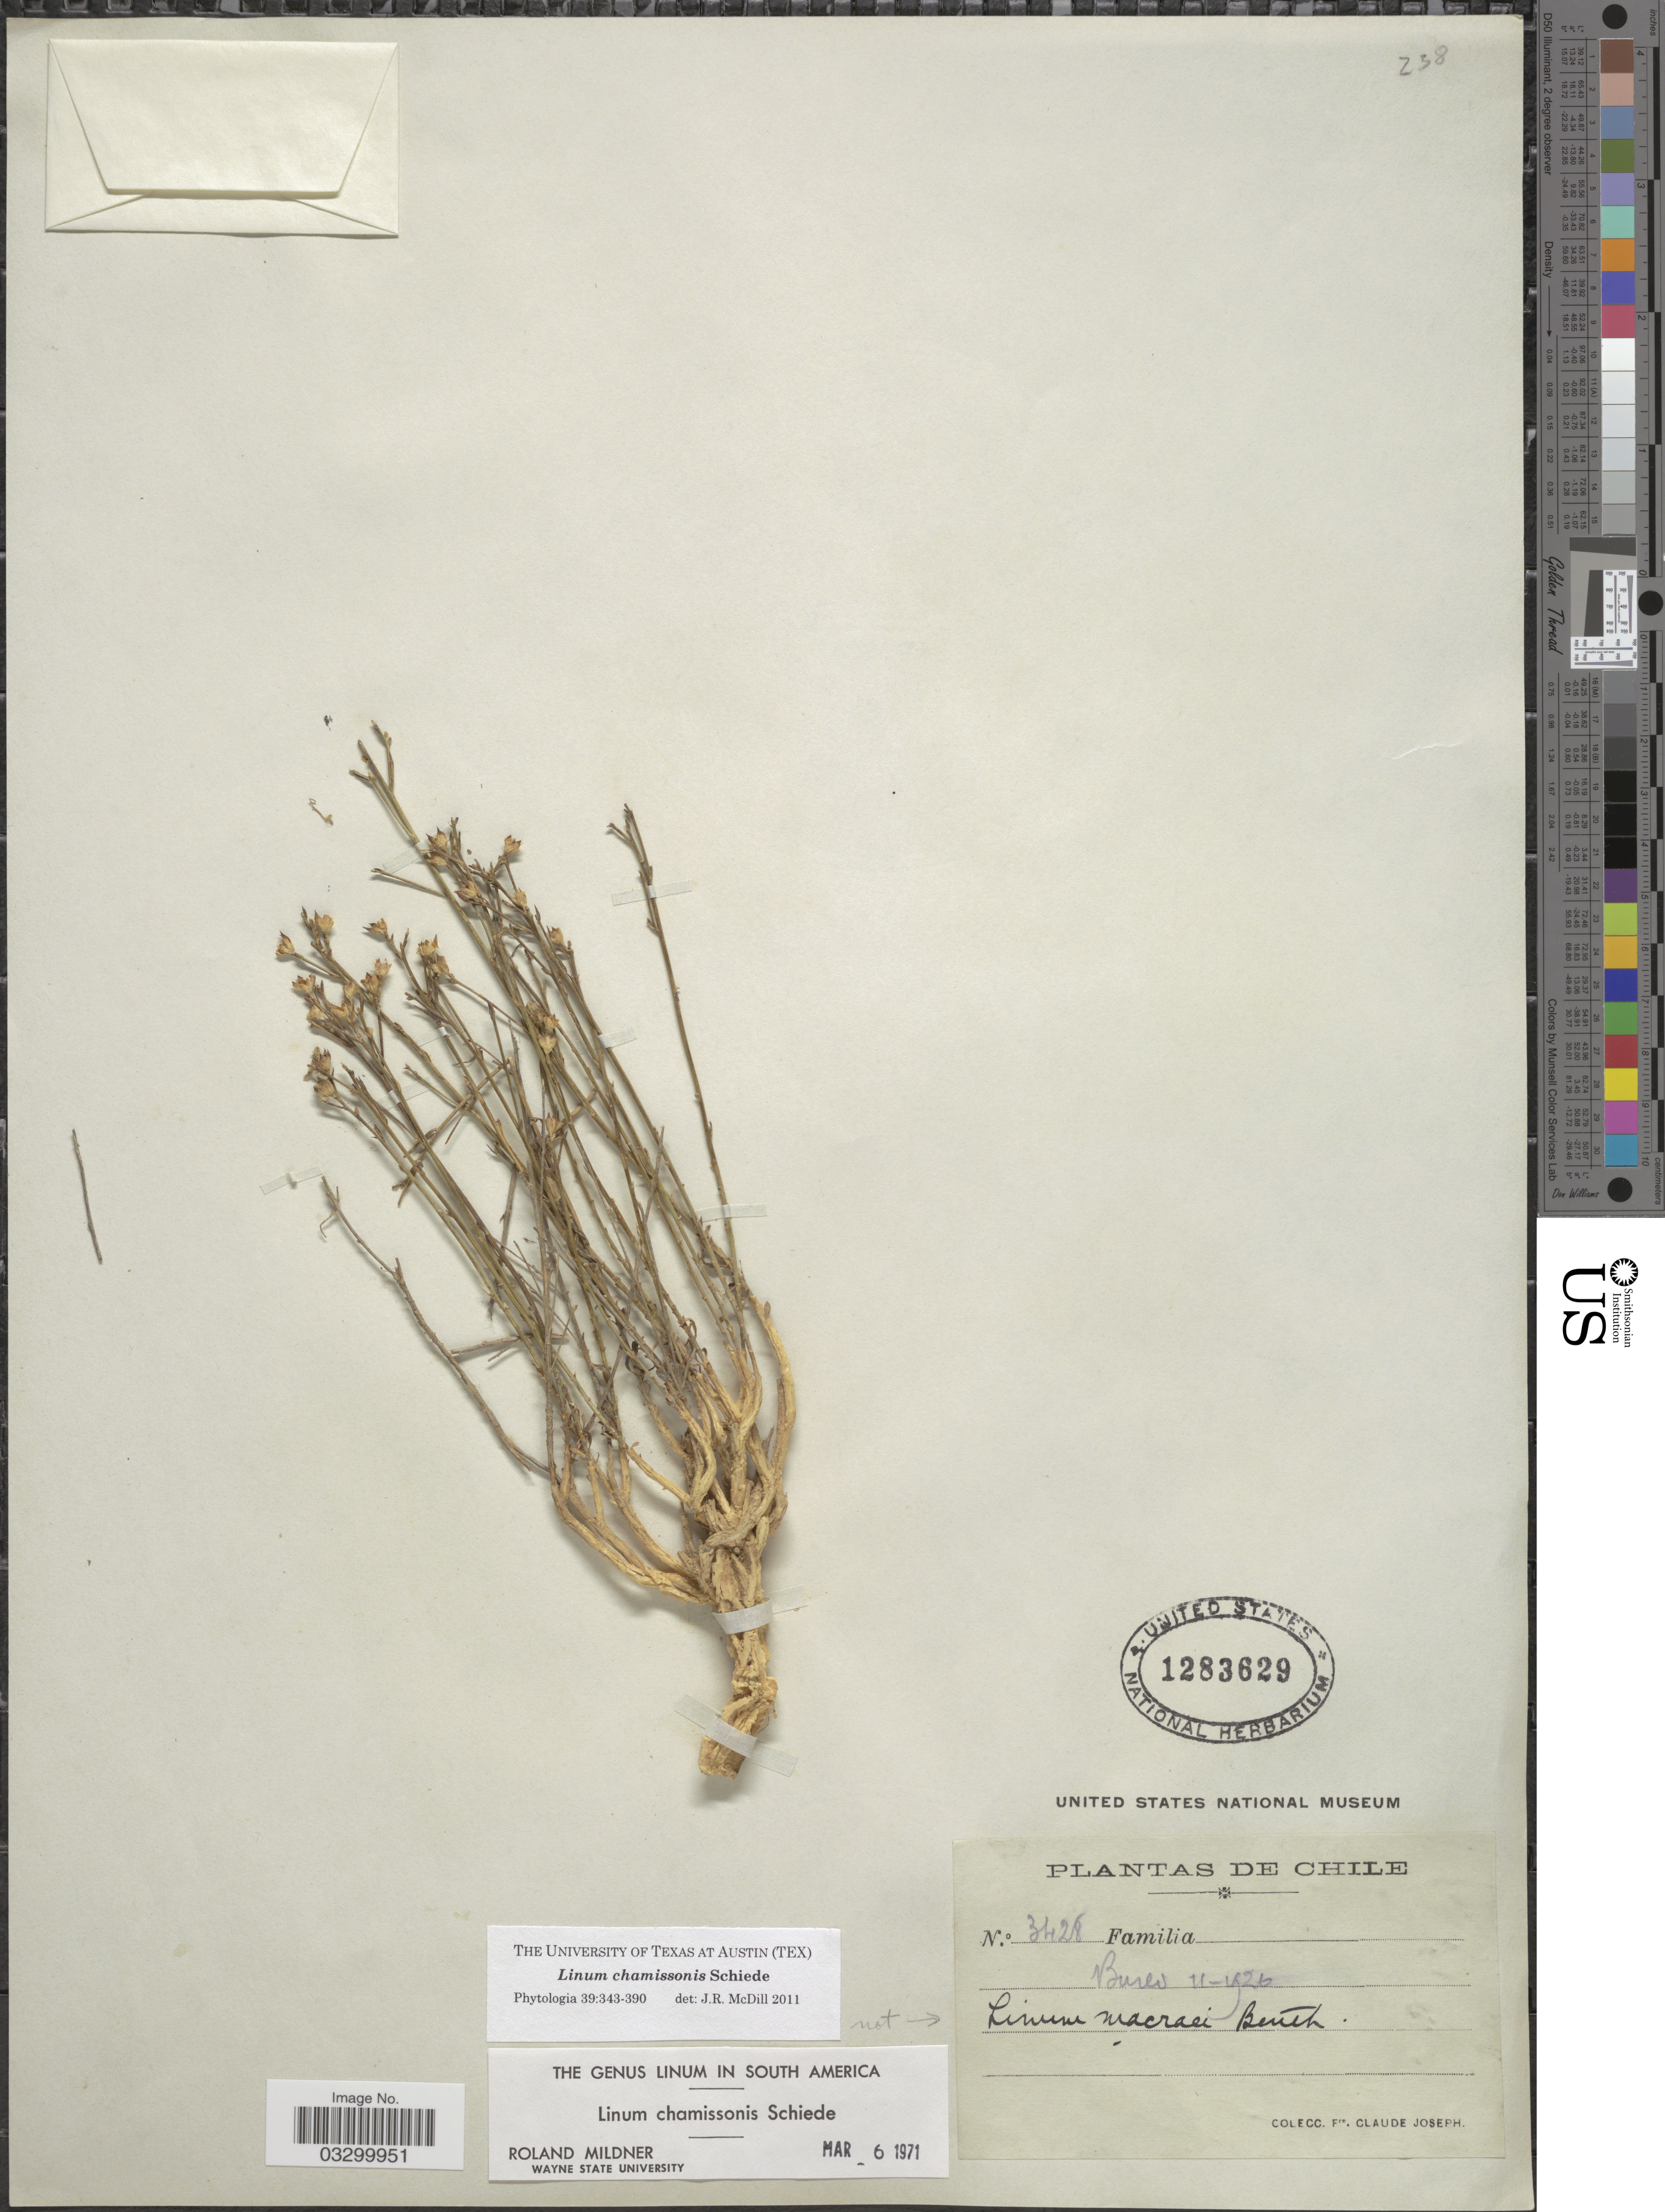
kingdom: Plantae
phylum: Tracheophyta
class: Magnoliopsida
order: Malpighiales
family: Linaceae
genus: Linum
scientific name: Linum chamissonis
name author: Schiede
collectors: Bro. Claude-Joseph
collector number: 3428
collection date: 1926-11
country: Chile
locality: Bureo.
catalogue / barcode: US 1283629